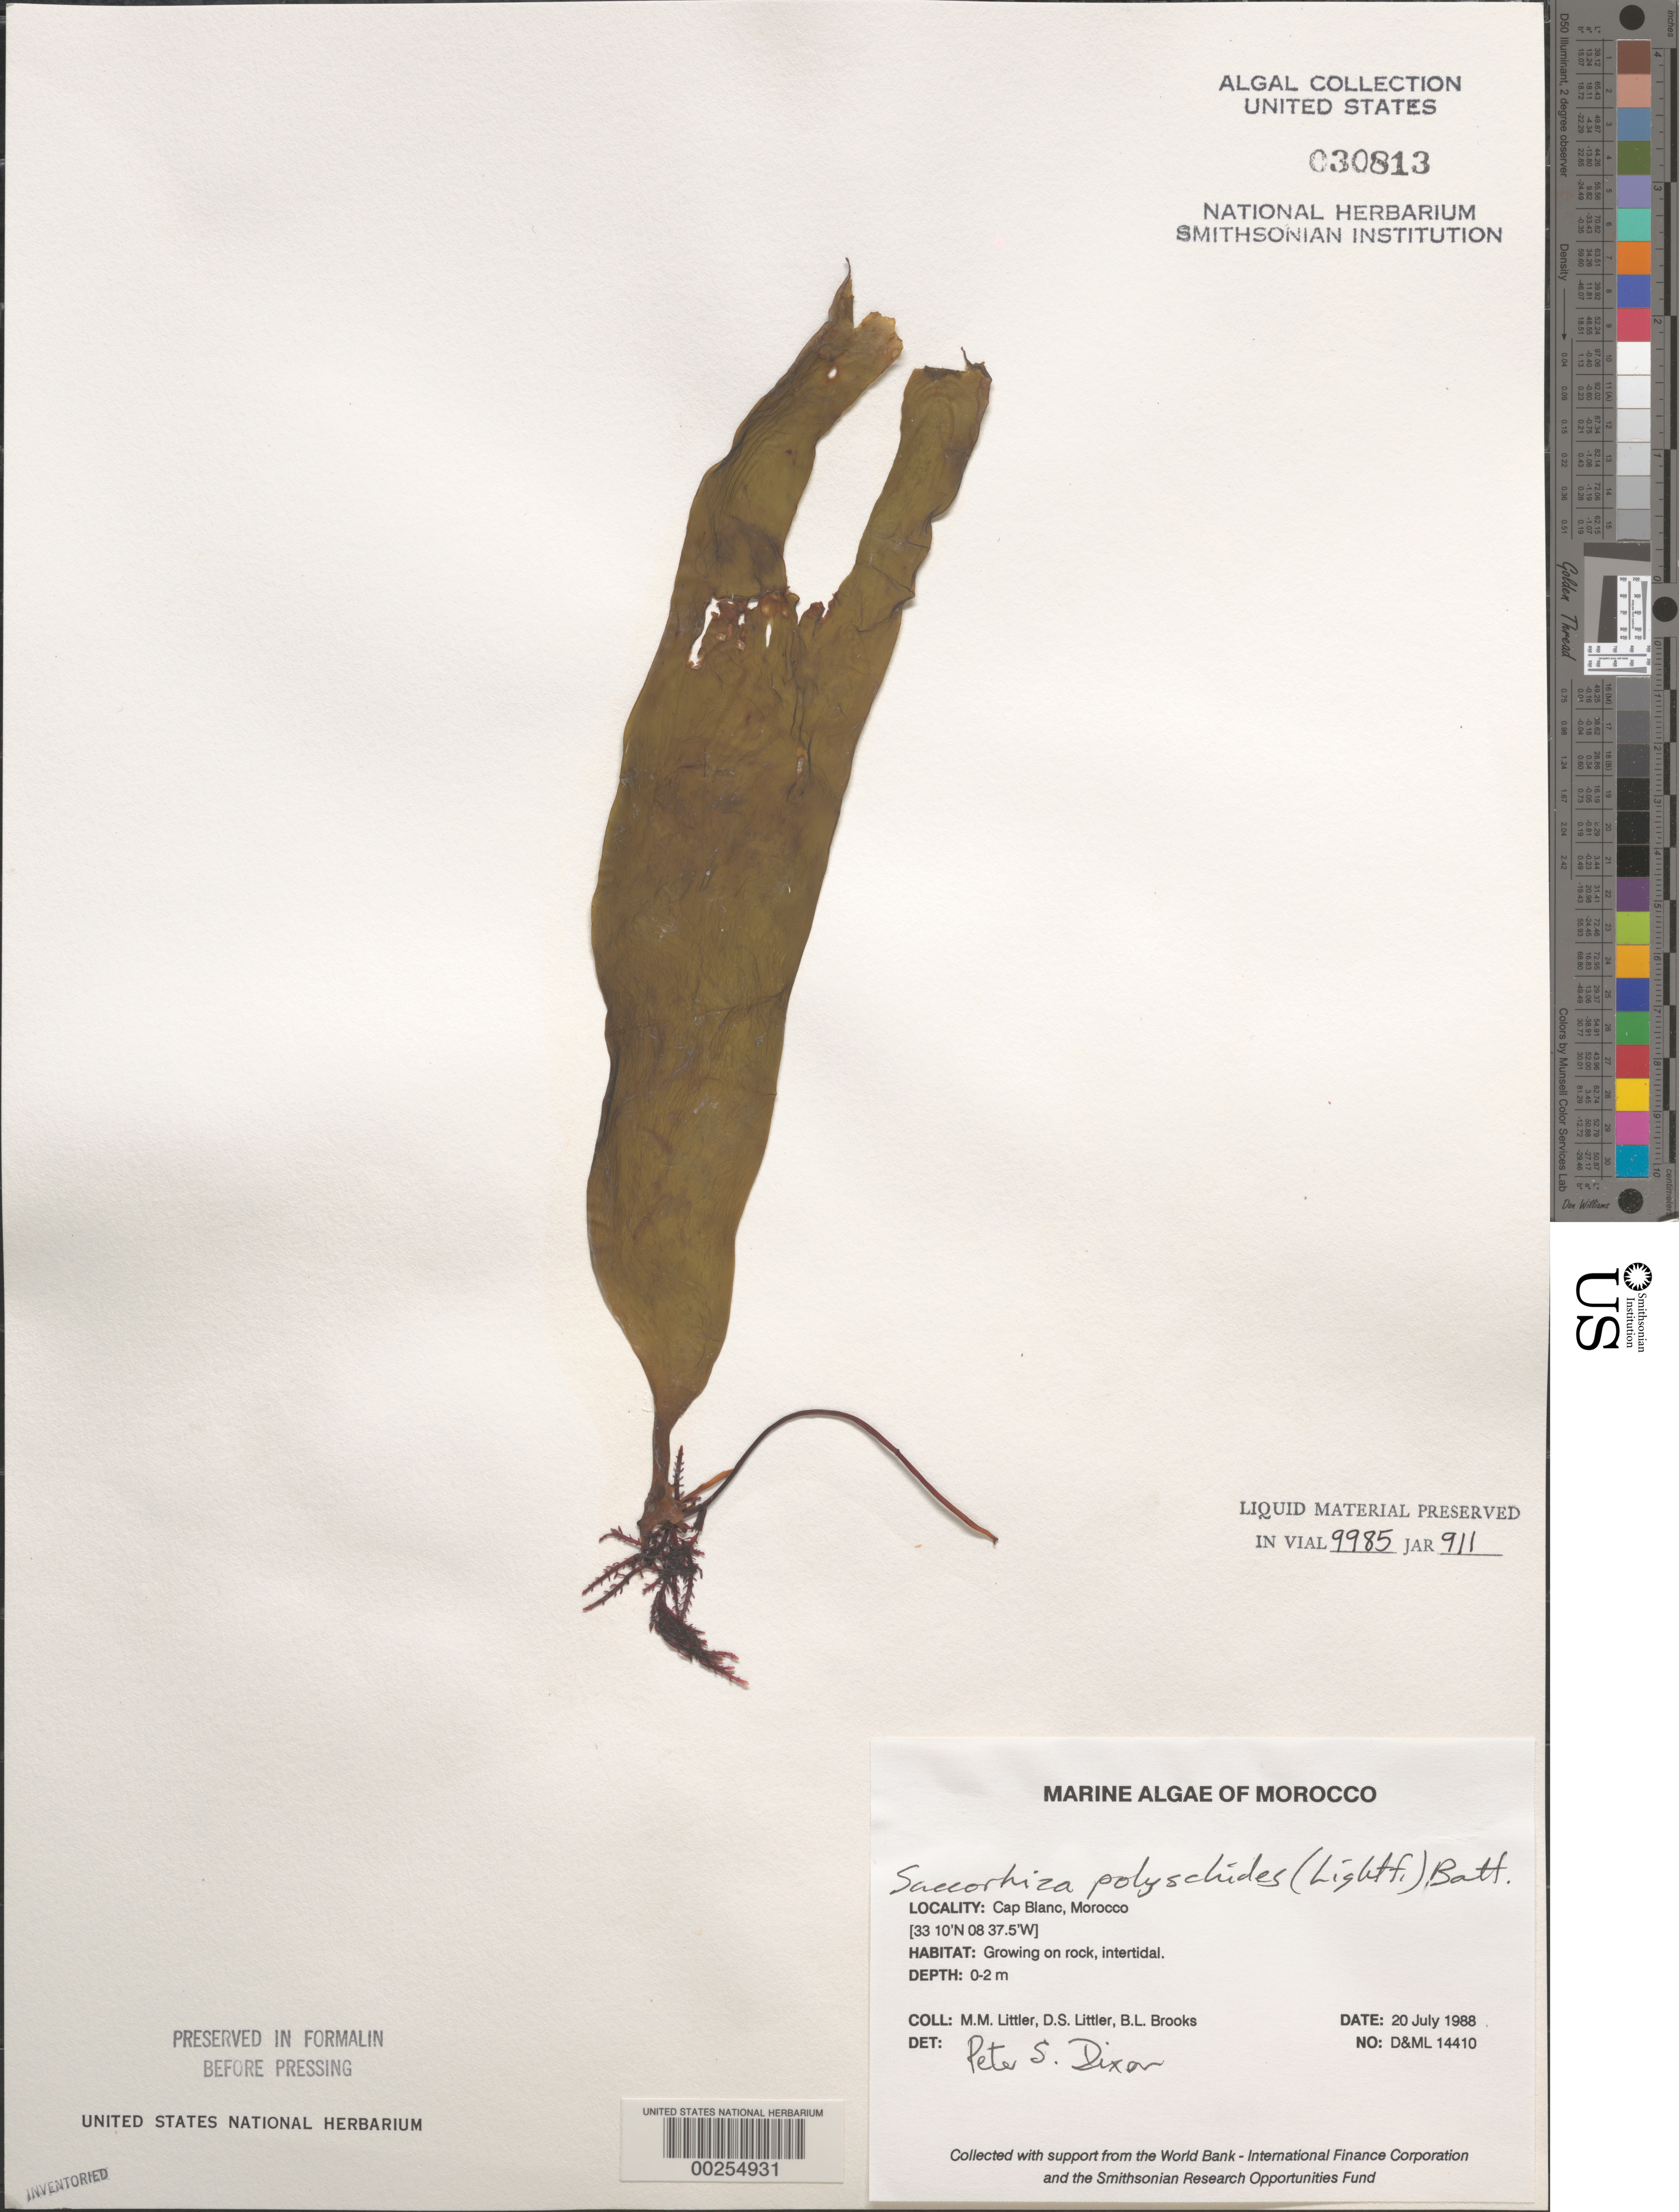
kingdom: Chromista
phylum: Foraminifera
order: Astrorhizida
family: Hyperamminidae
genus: Saccorhiza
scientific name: Saccorhiza polyschides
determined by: Dixon, P. S.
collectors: M. M. Littler, D. S. Littler & B. Brooks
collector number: D&ML 14410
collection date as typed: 20 Jul 1988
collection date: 1988-07-20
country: Morocco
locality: Cap Blanc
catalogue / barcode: US 30813